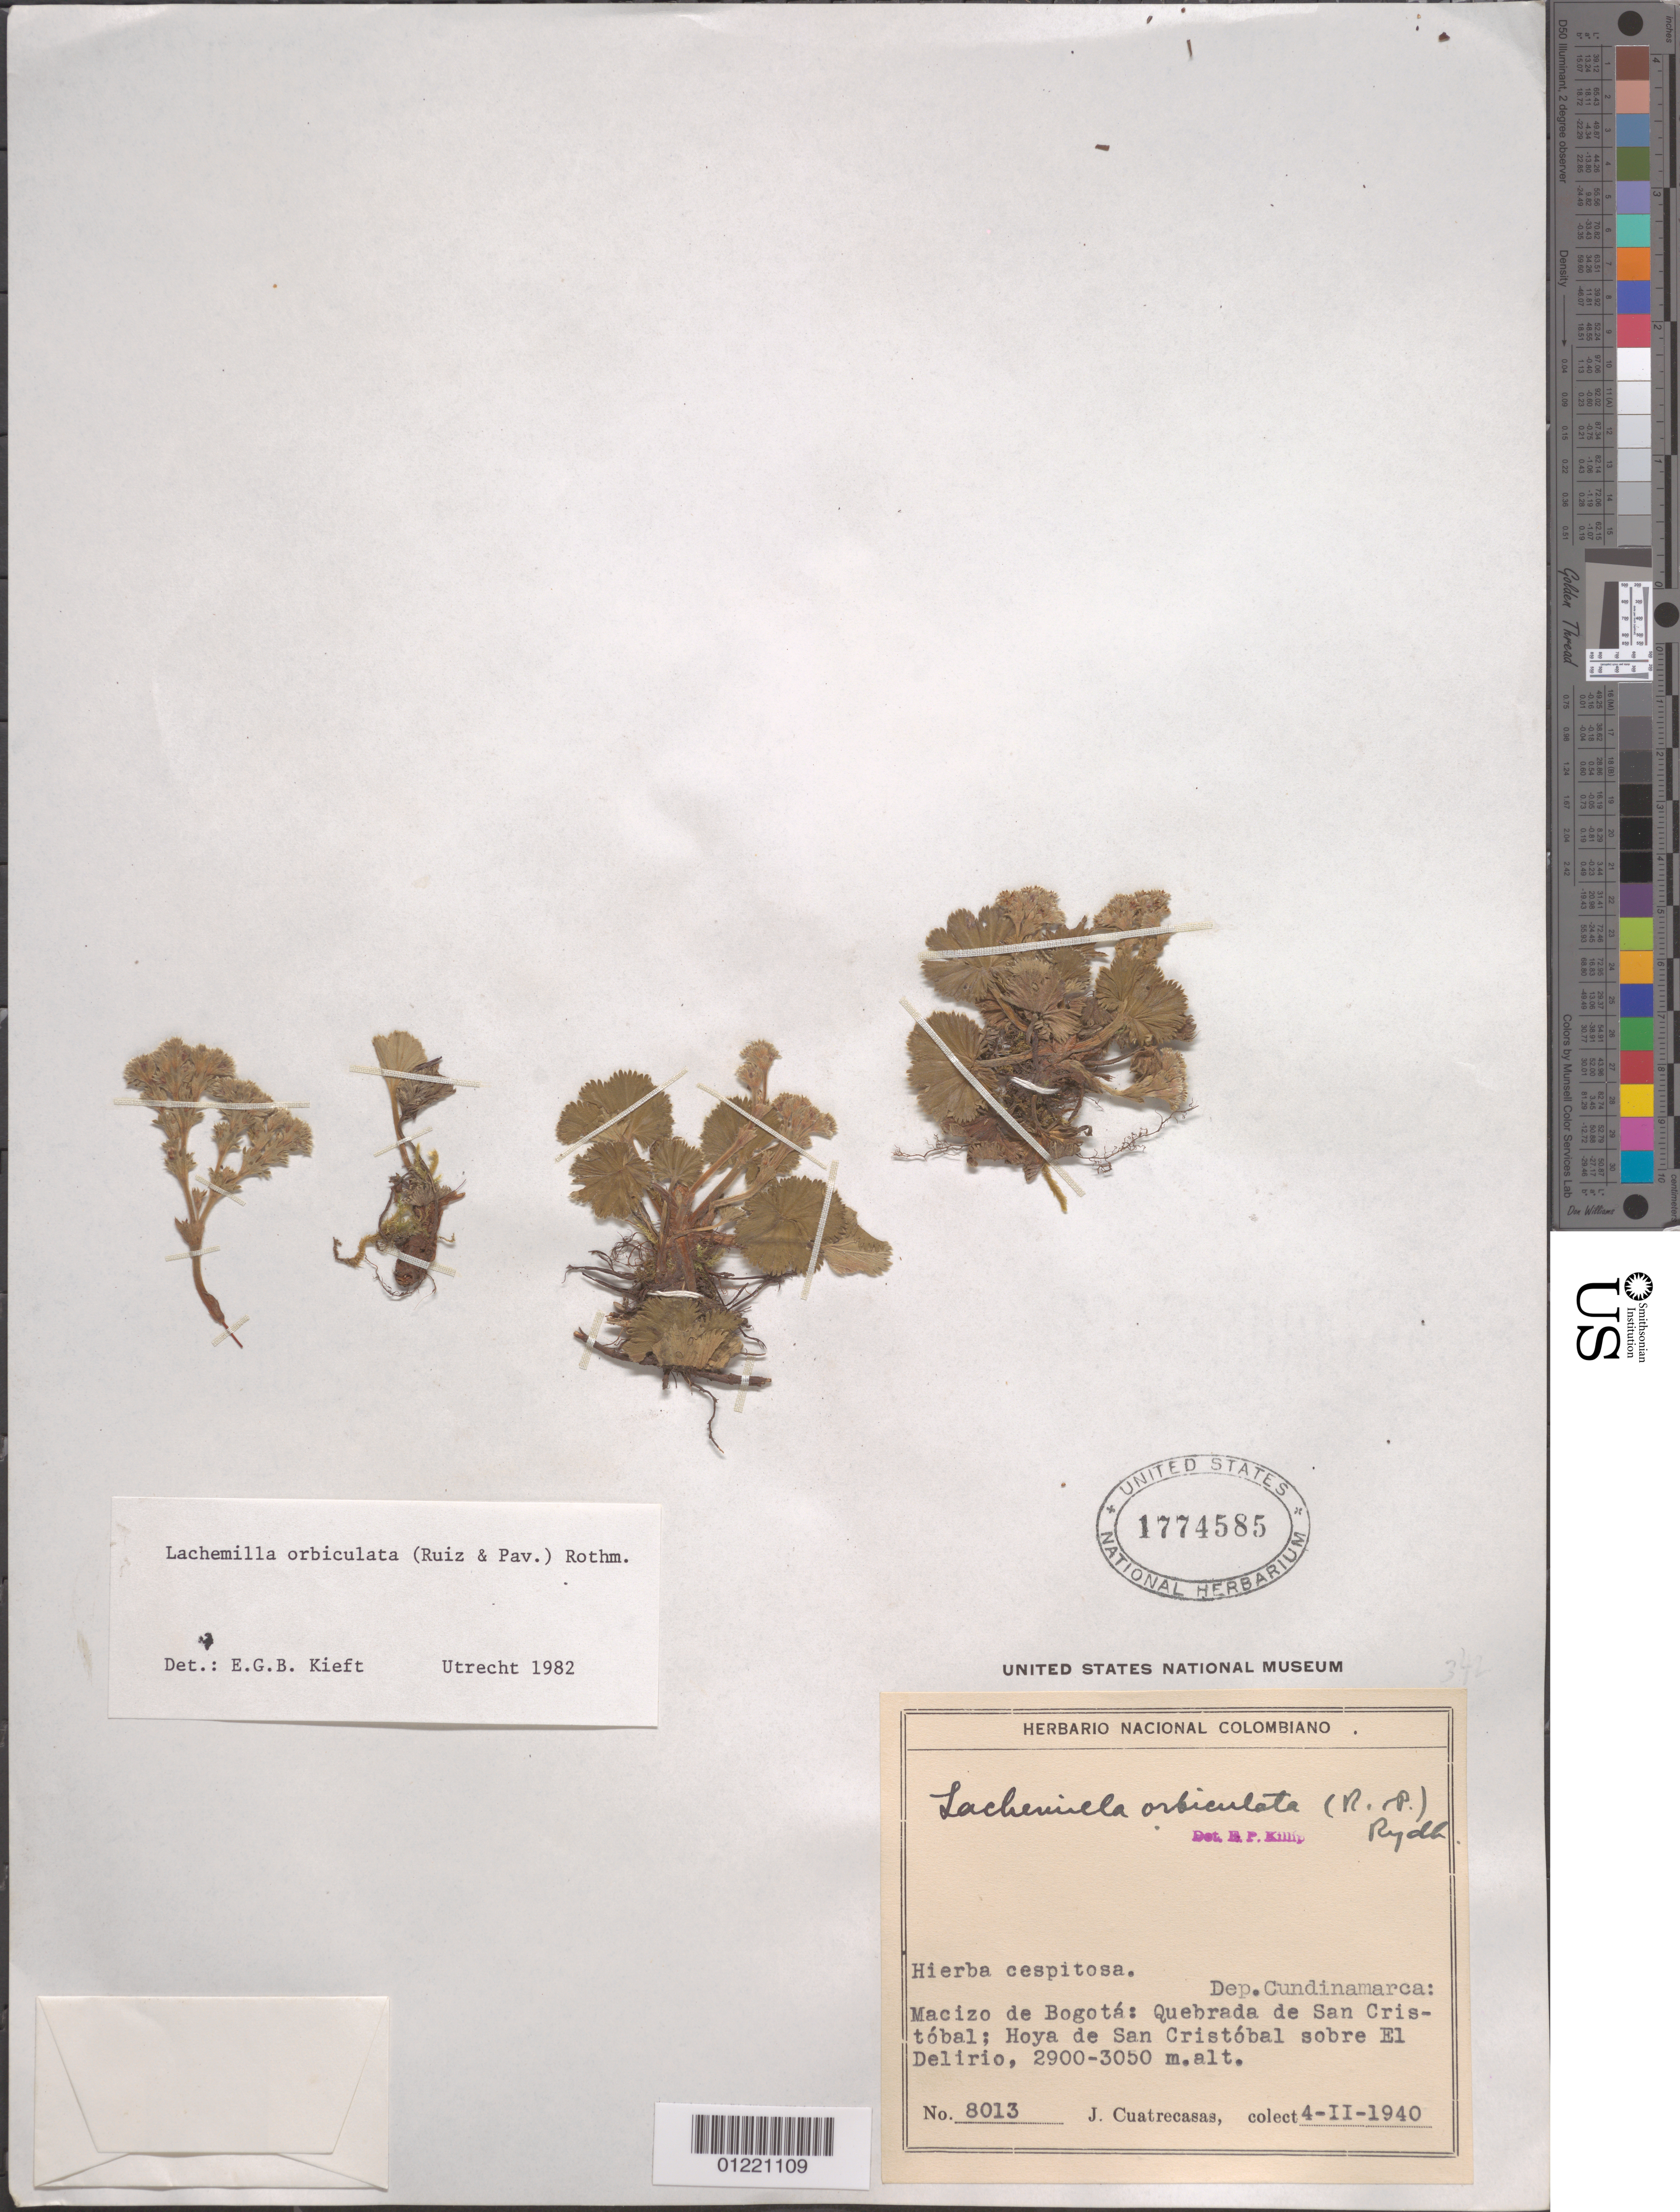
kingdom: Plantae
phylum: Tracheophyta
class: Magnoliopsida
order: Rosales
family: Rosaceae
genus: Lachemilla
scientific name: Lachemilla orbiculata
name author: (Ruiz & Pav.) Rydb.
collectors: J. Cuatrecasas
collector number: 8013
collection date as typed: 04 Feb 1940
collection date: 1940-02-04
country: Colombia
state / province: Cundinamarca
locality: Macizo de Bogota: Quebrada de San Cristobal; Hoya de San Cristobal, sobre el Delirio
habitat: Quebrada de San Cristobal; Hoya de San Cristobal sobre El Delirio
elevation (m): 2900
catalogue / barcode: US 1774585